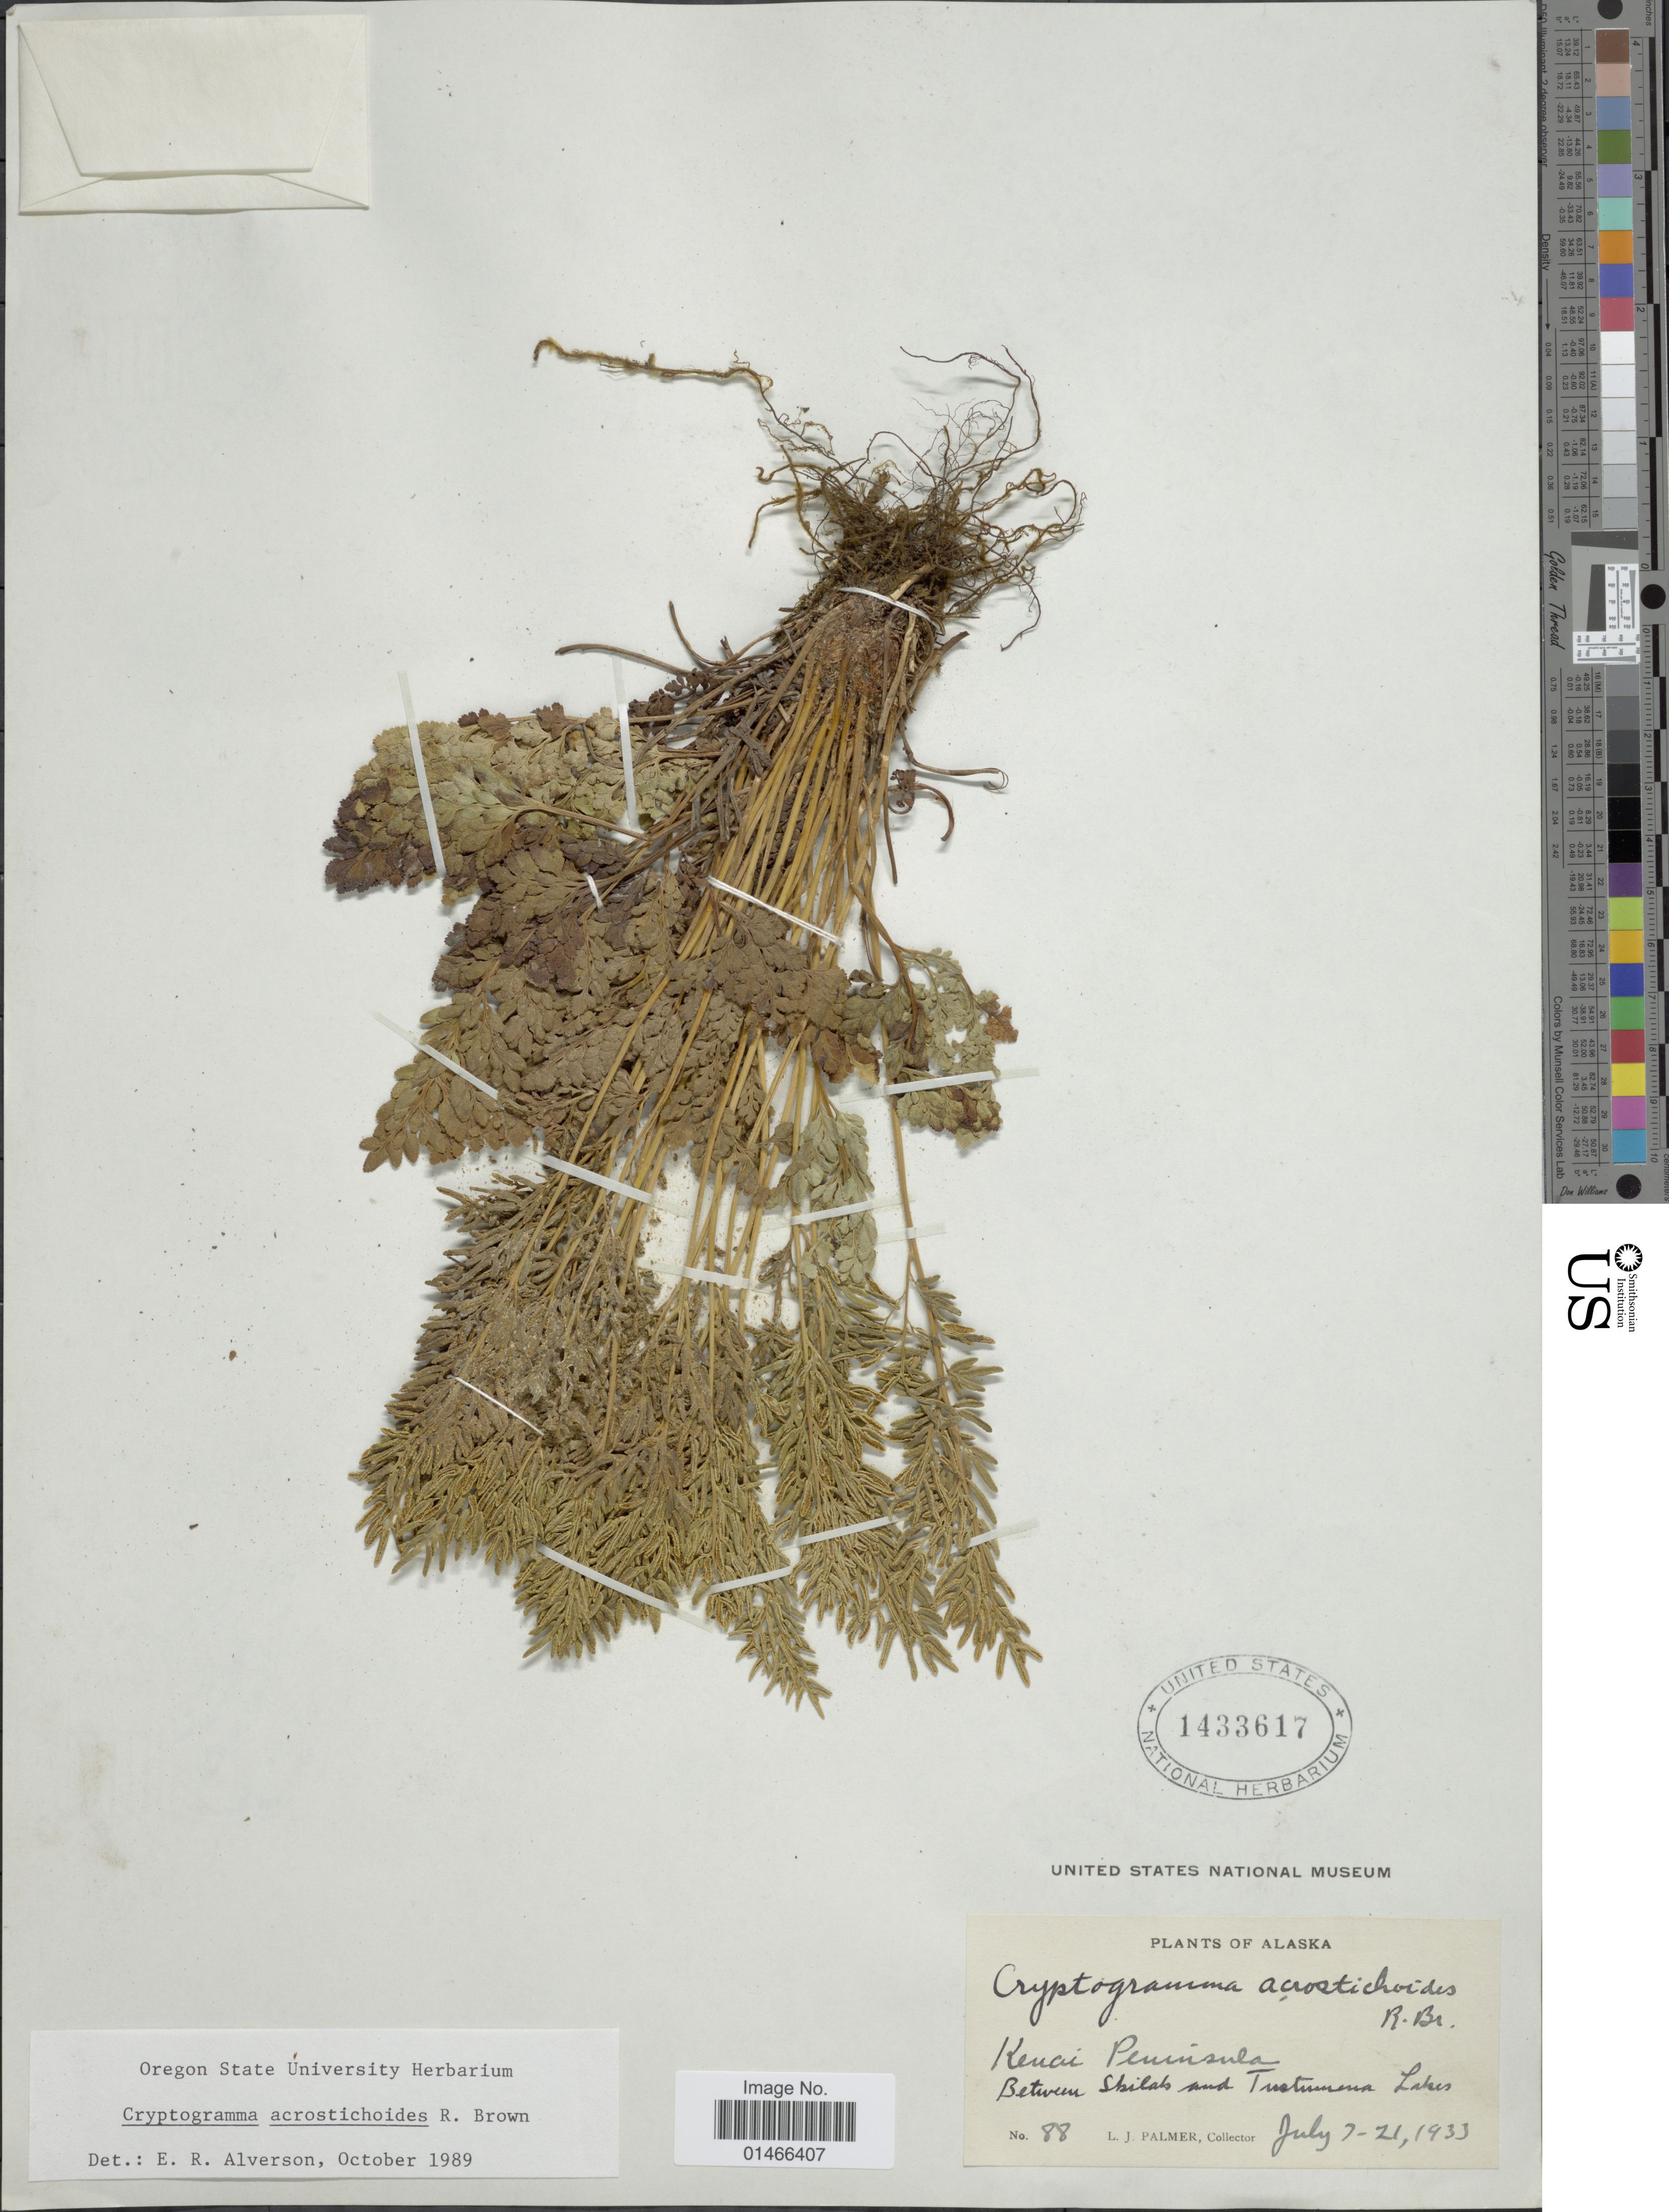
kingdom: Plantae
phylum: Tracheophyta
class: Polypodiopsida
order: Polypodiales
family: Pteridaceae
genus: Cryptogramma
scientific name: Cryptogramma acrostichoides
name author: R. Br.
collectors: L. J. Palmer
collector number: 88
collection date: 1933-07-07/1933-07-21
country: United States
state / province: Alaska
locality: Kenai Peninsula. Between Skilak and Tustumena Lakes.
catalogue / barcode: US 1433617